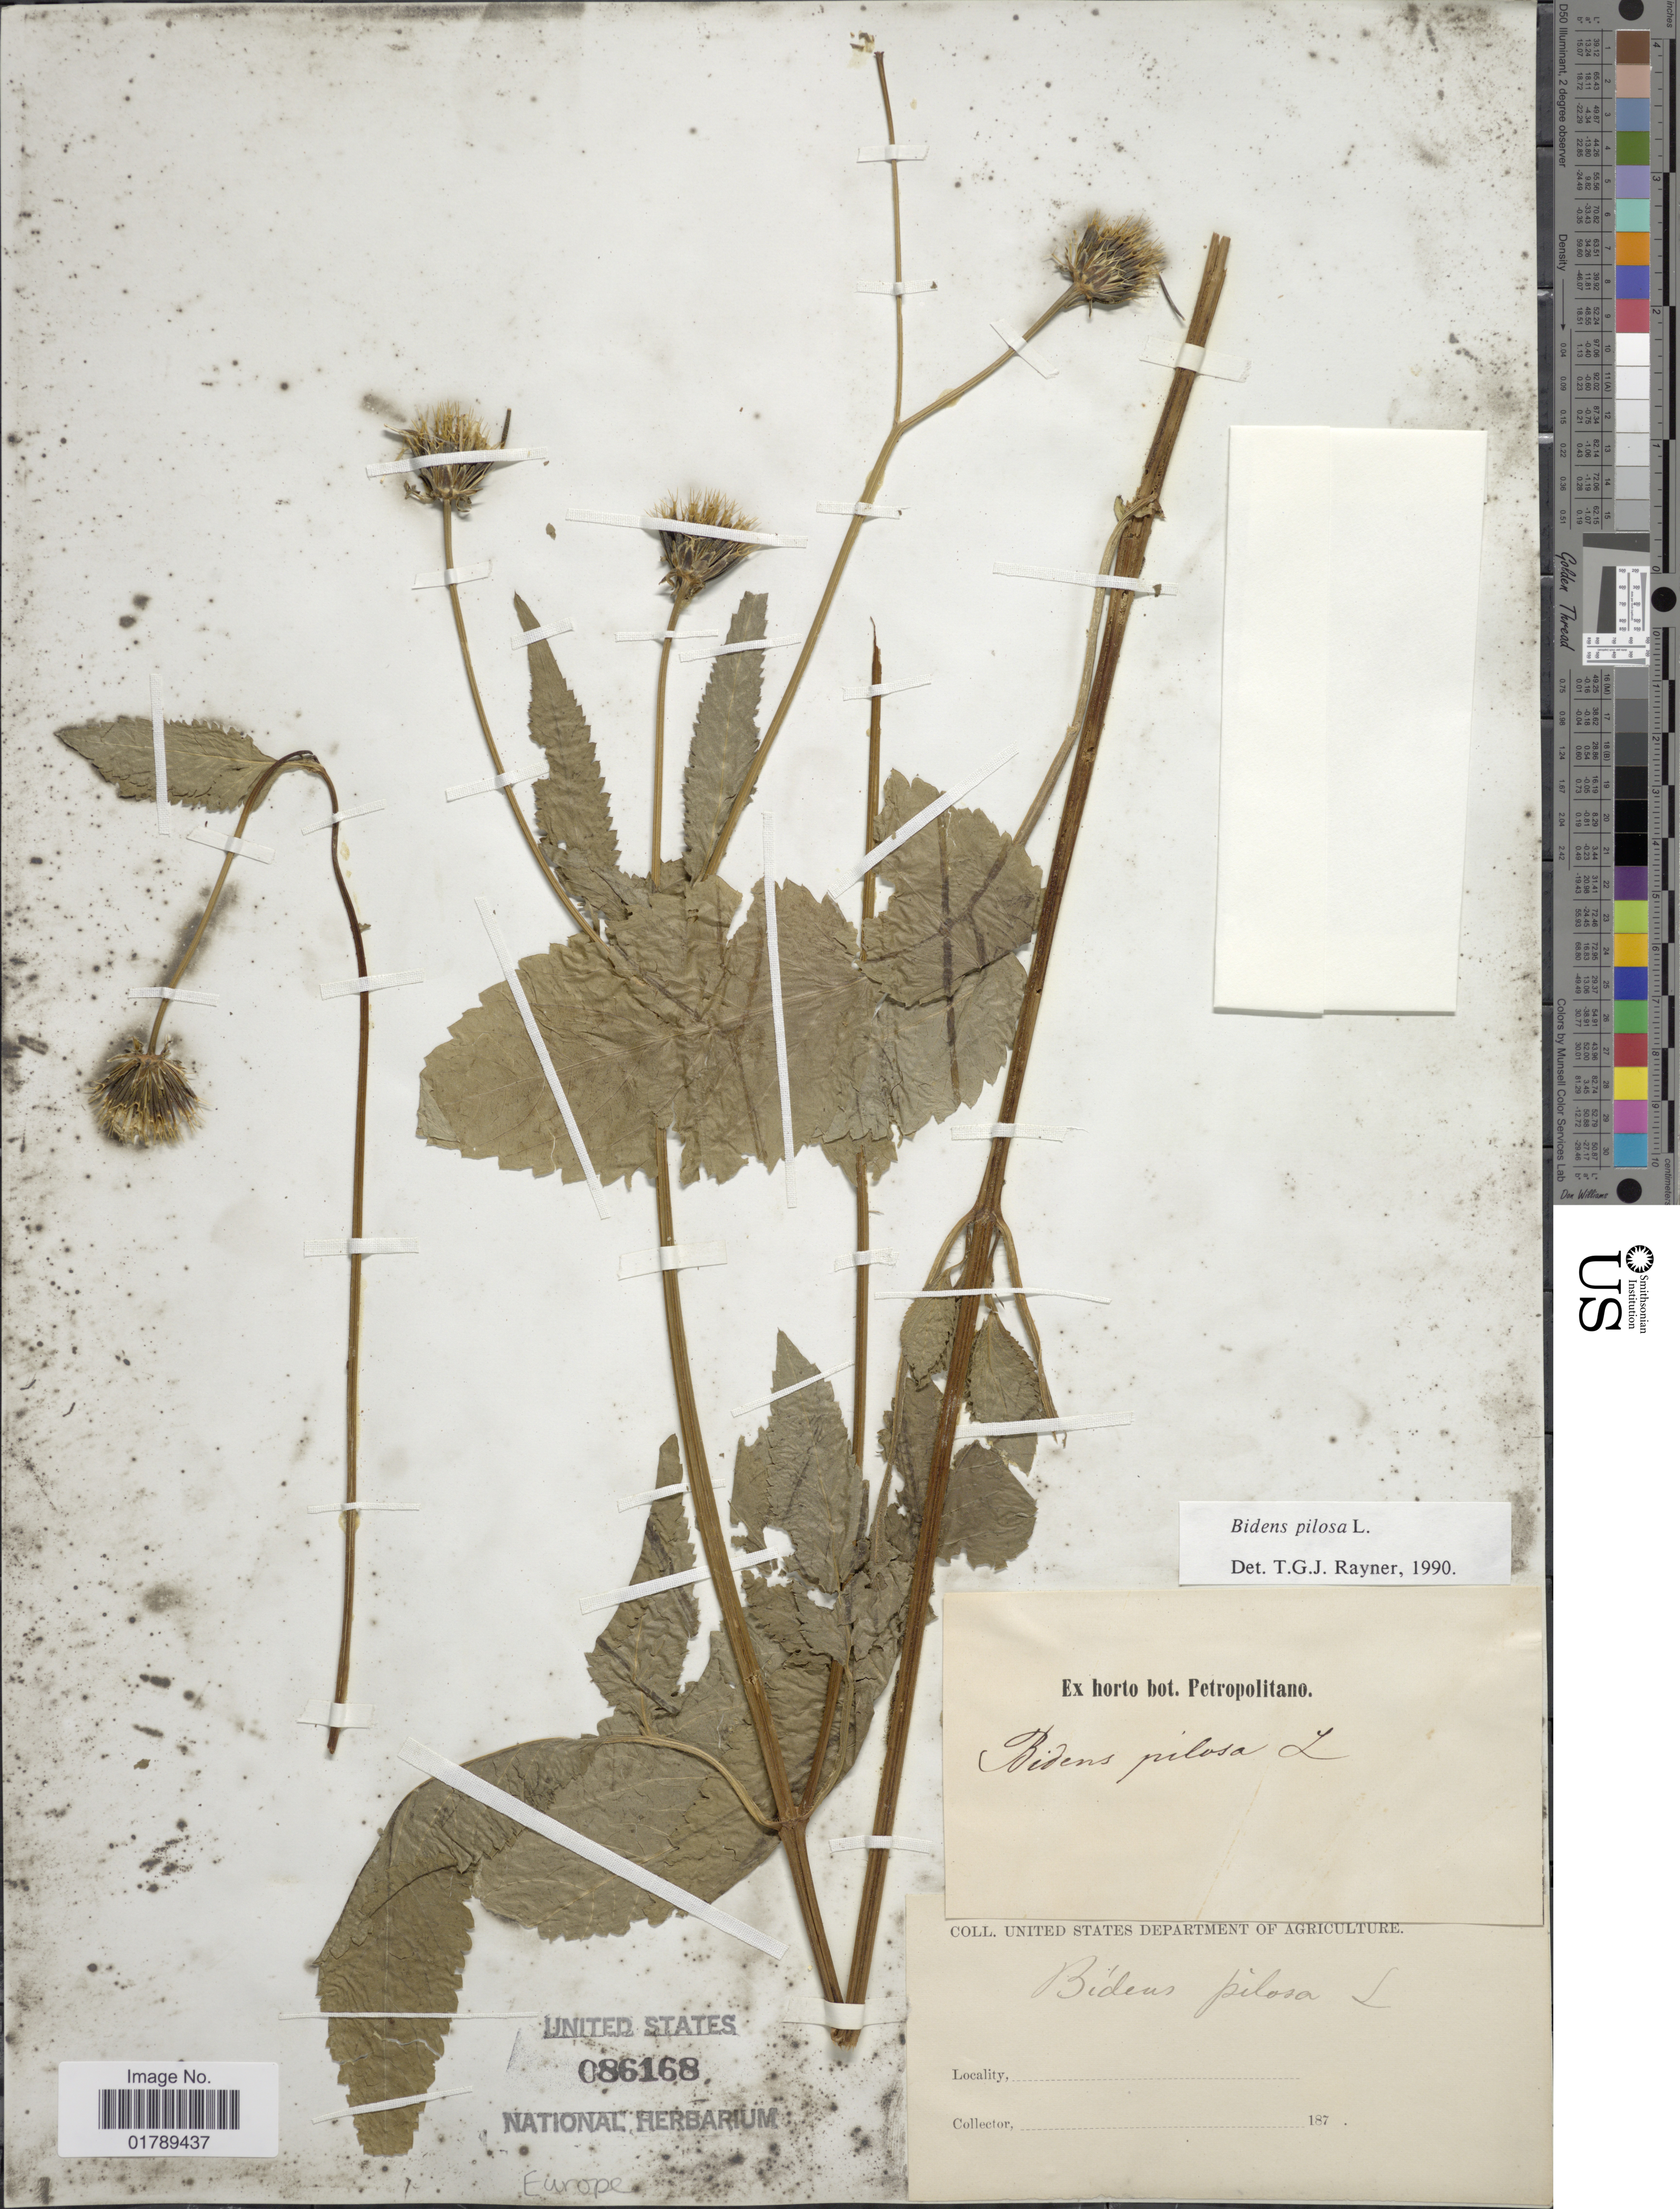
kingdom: Plantae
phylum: Tracheophyta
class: Magnoliopsida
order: Asterales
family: Asteraceae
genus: Bidens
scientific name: Bidens pilosa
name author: L.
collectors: ex Horto Bot. Petropolitano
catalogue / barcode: US 86168